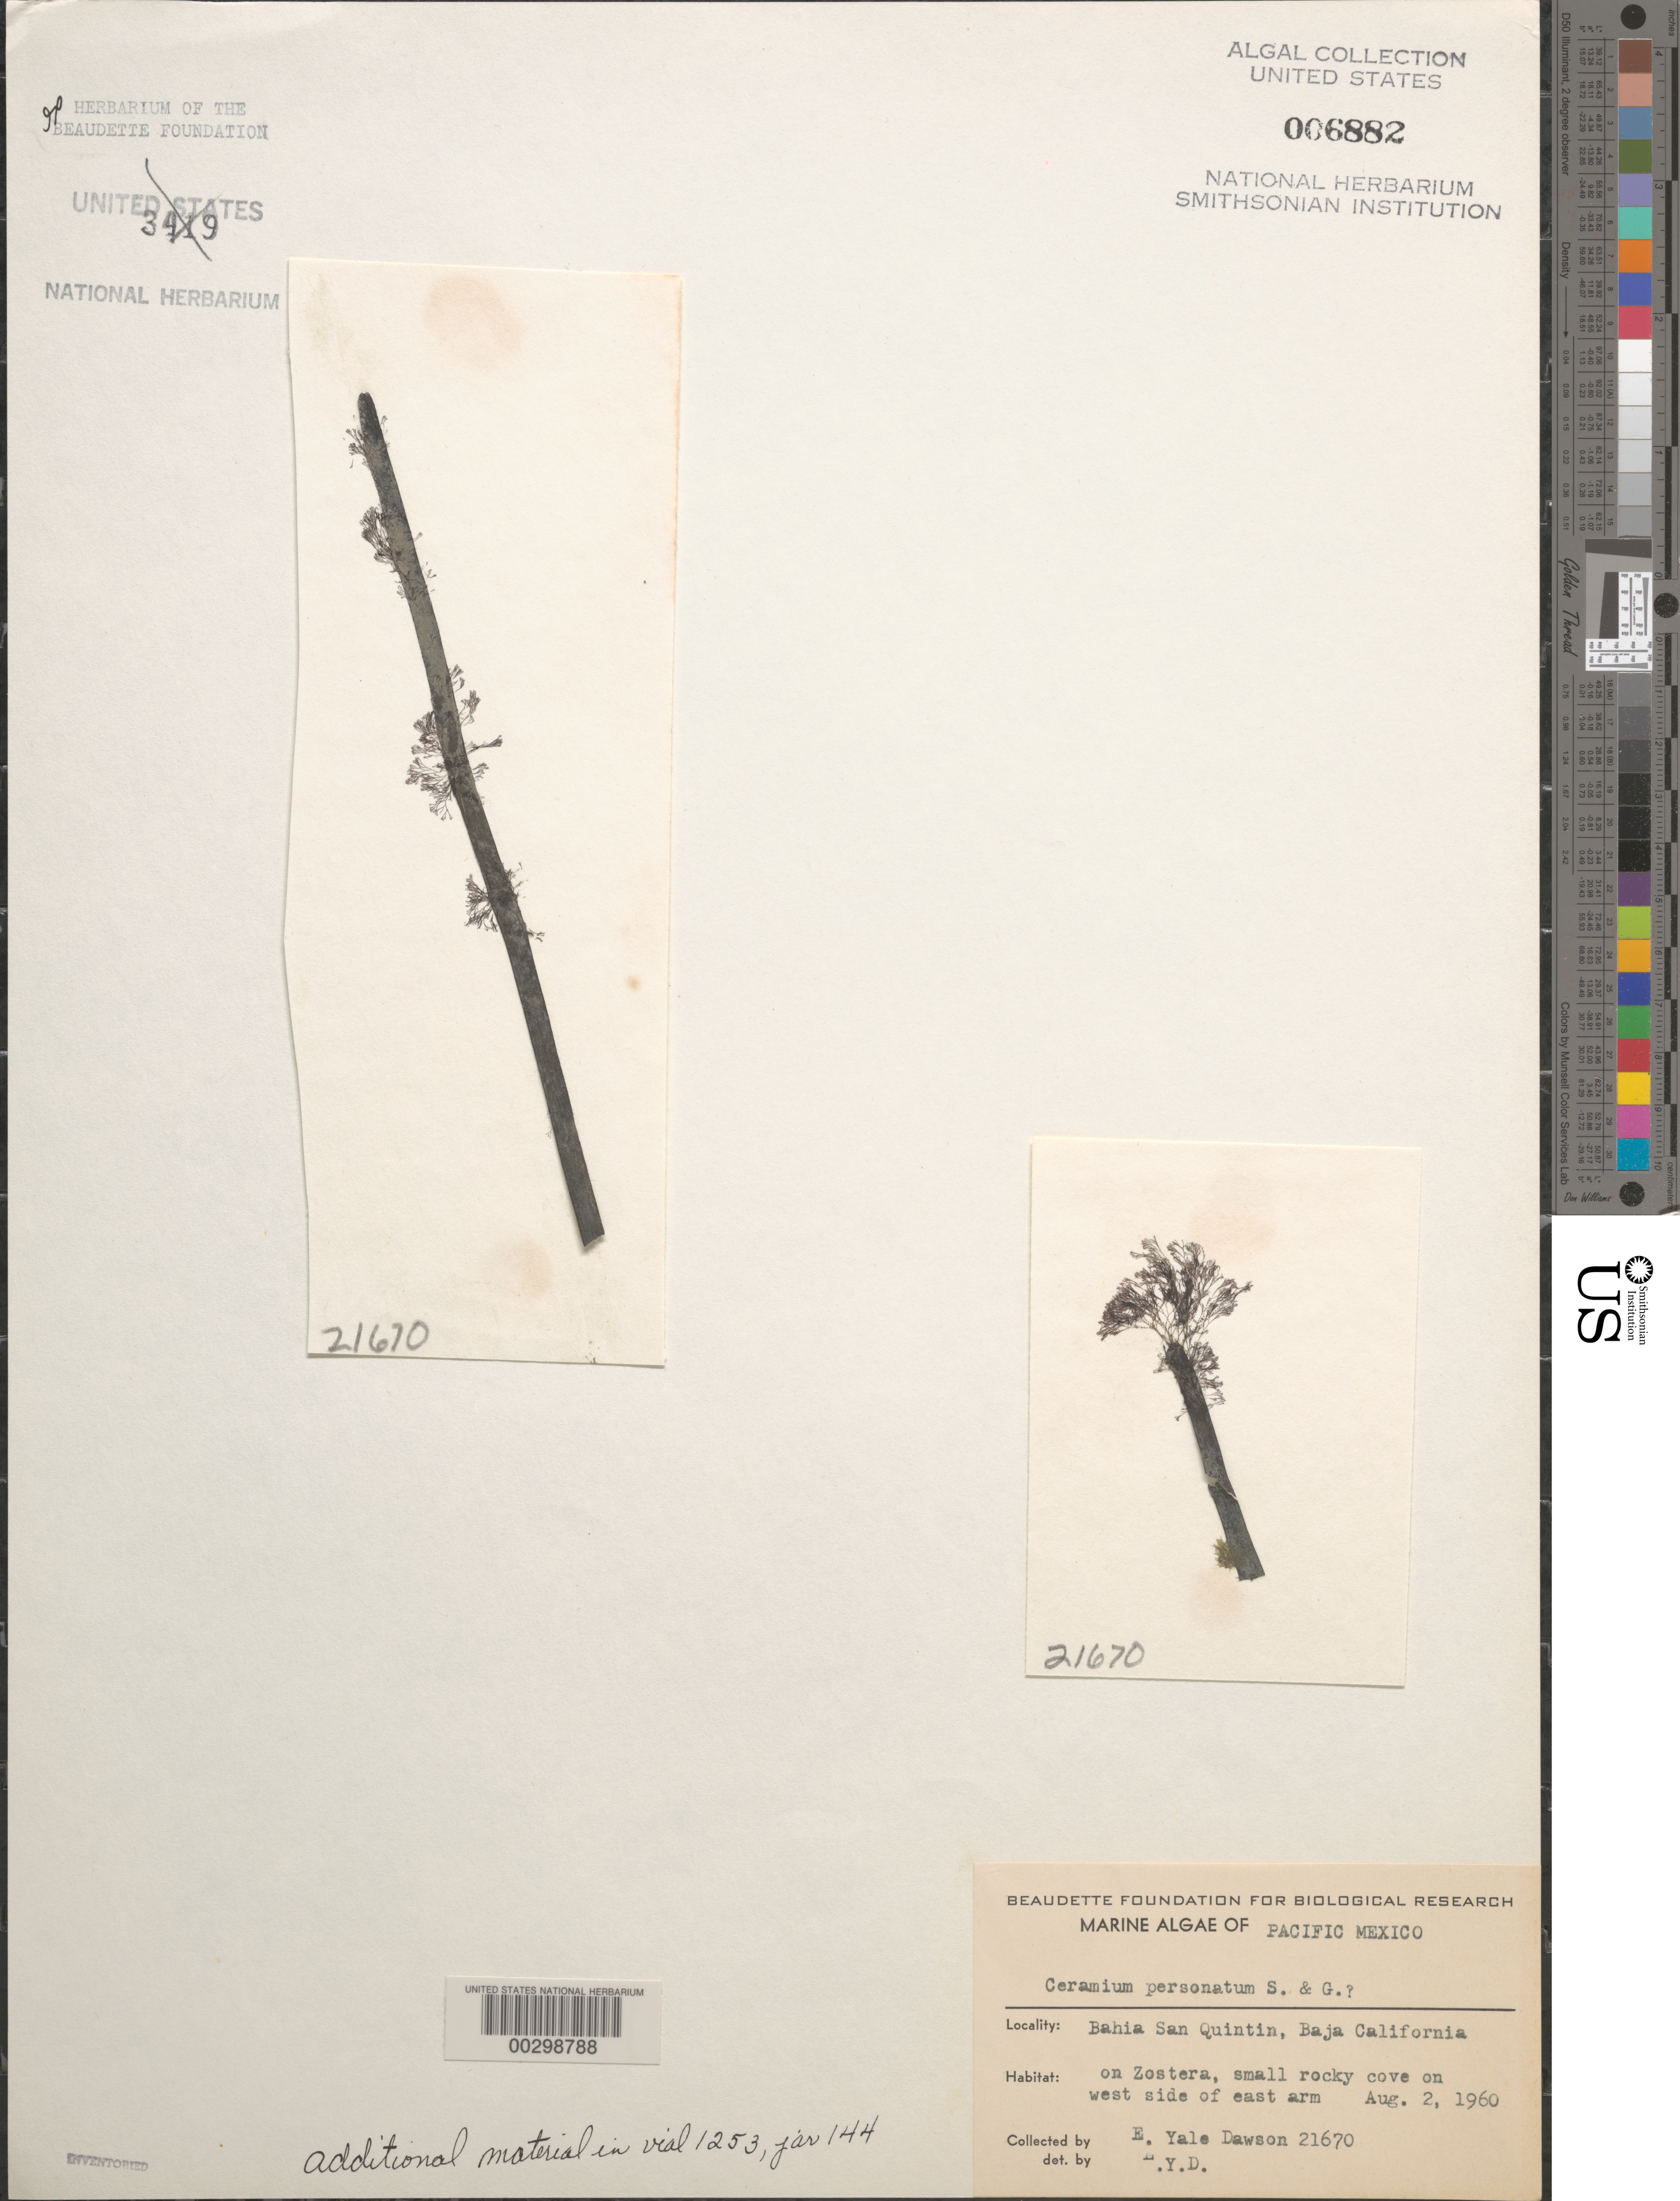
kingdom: Plantae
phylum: Rhodophyta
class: Florideophyceae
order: Ceramiales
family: Ceramiaceae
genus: Ceramium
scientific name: Ceramium personatum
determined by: Dawson, E. Y.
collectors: E. Y. Dawson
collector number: EYD 21670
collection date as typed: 02 Aug 1960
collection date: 1960-08-02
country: Mexico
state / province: Baja California Norte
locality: Bahia San Quintin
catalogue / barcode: US 6882